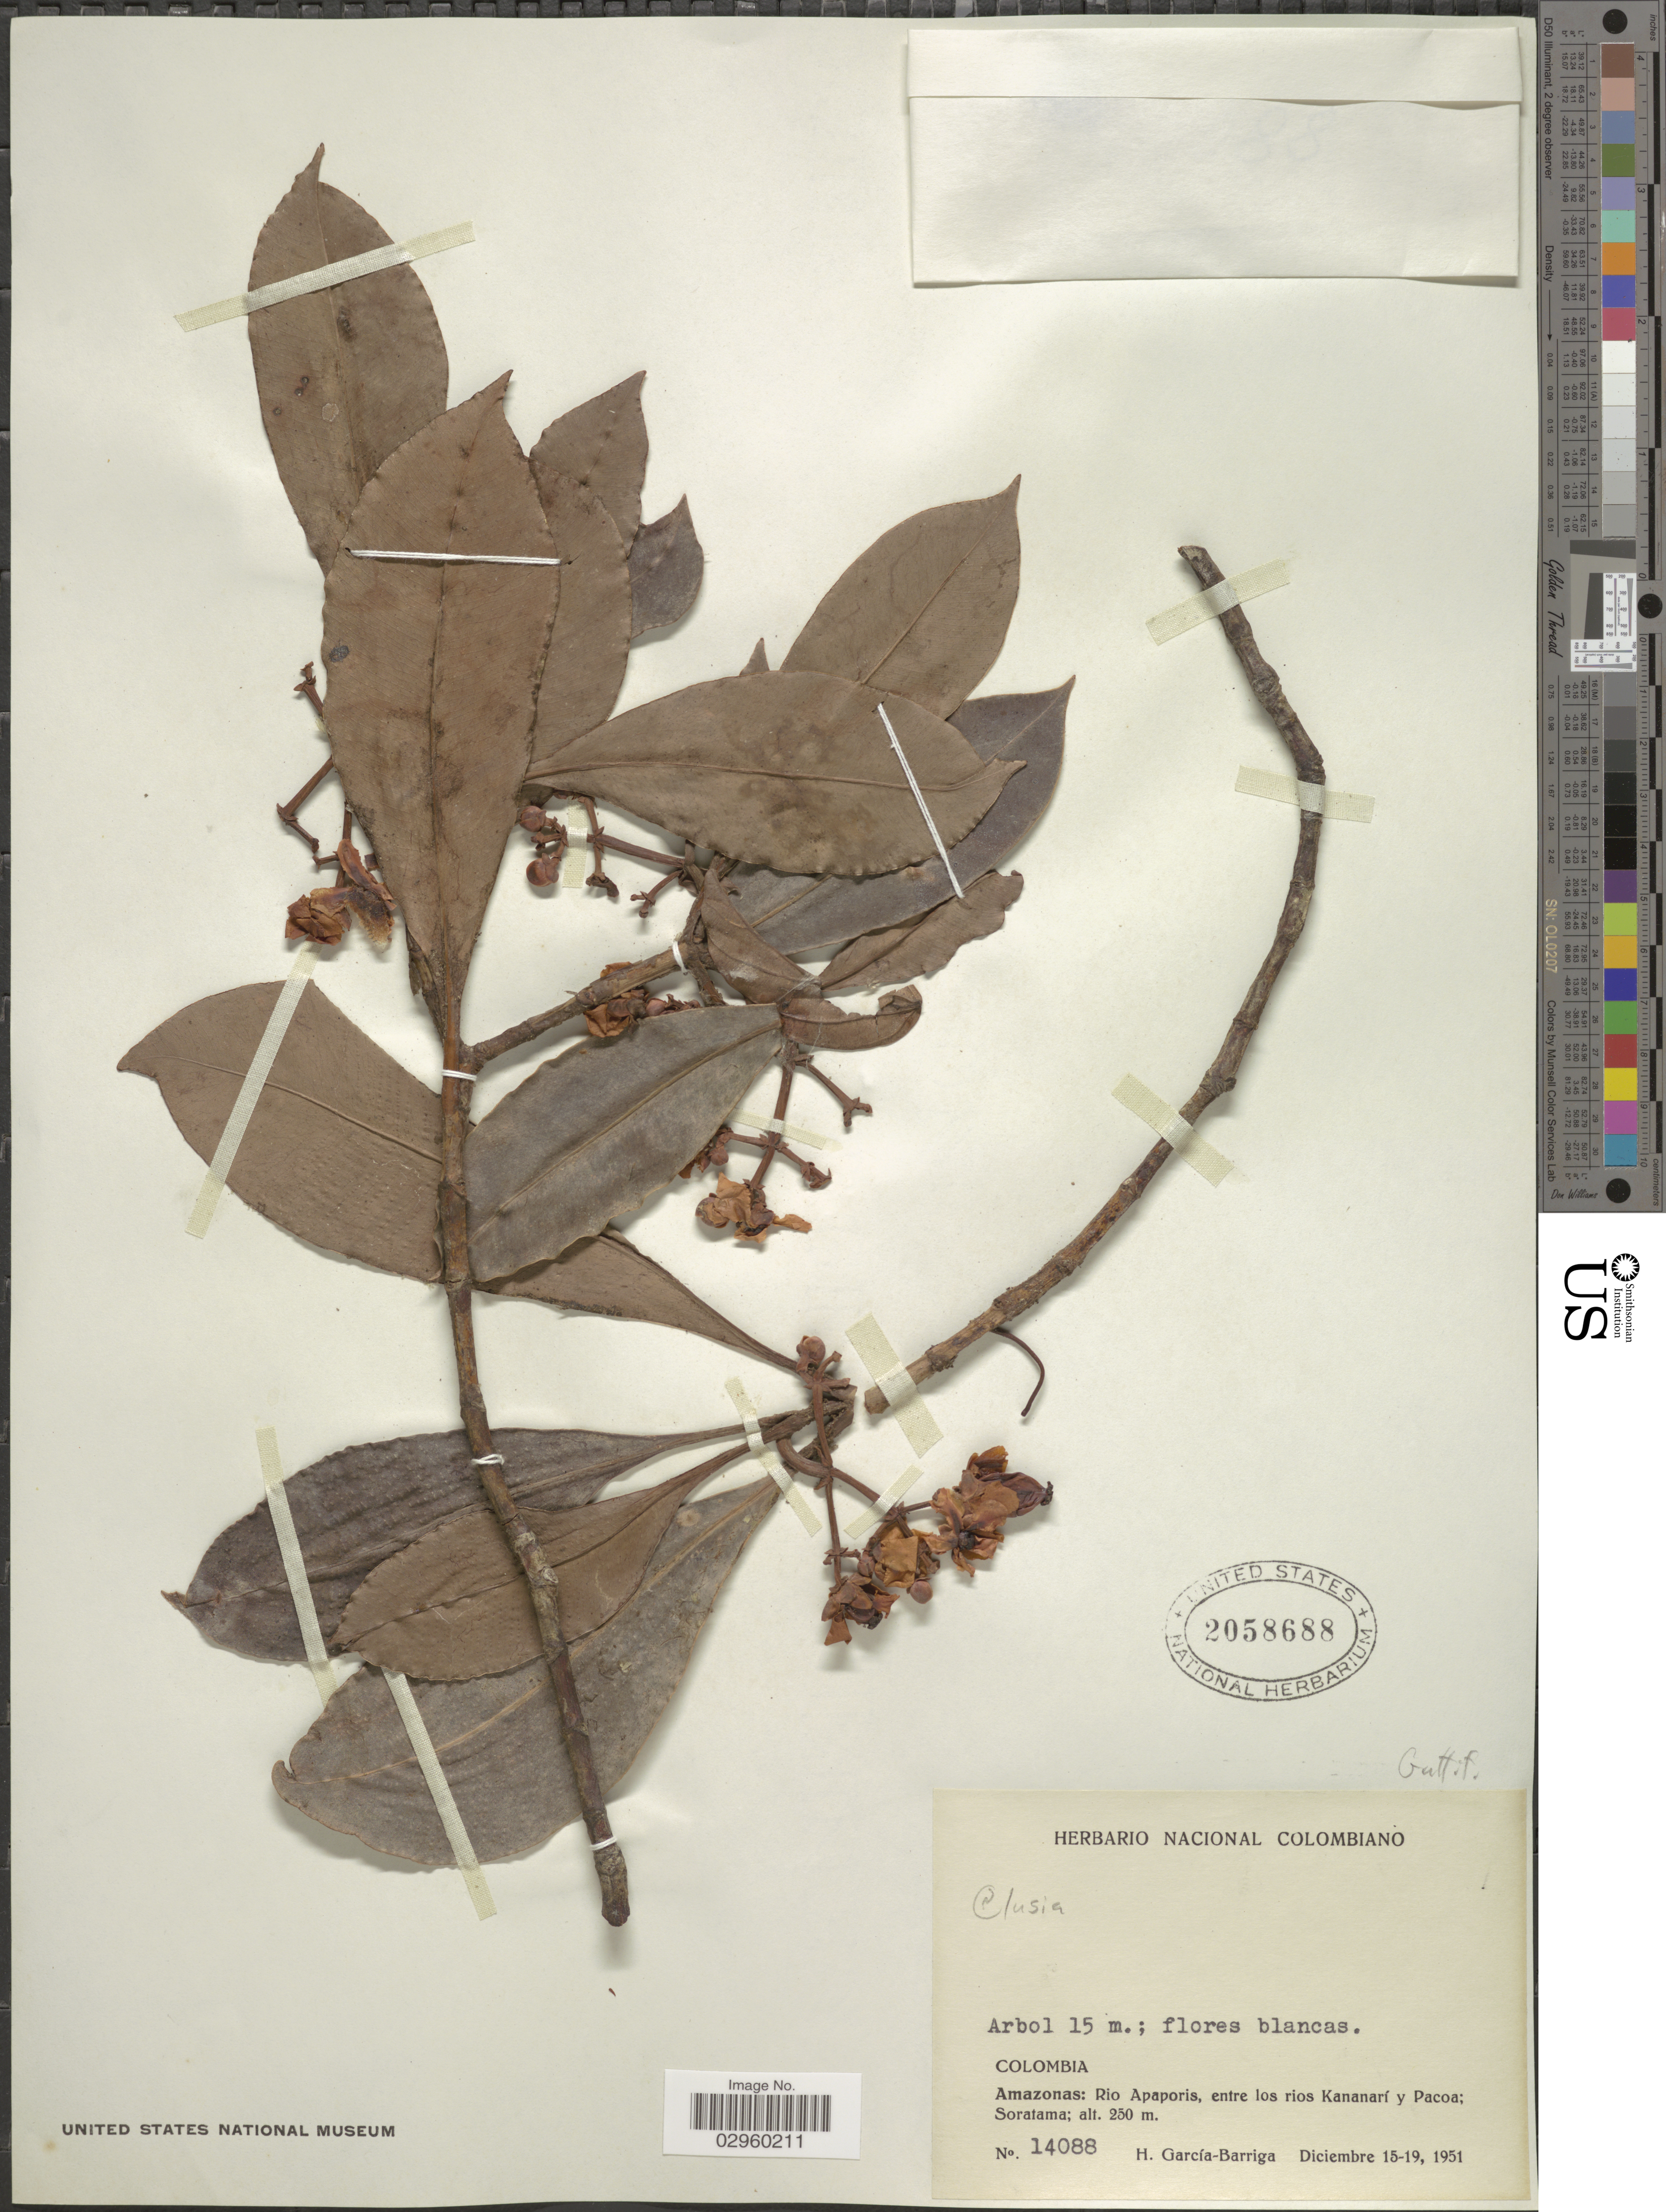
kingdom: Plantae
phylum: Tracheophyta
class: Magnoliopsida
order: Malpighiales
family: Clusiaceae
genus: Clusia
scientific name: Clusia sp.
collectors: H. García Barriga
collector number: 14088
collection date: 1951-12-15/1951-12-19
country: Colombia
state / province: Amazônas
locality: Rio Apaporis, entre los rios Kananarí y Pacoa; Soratama.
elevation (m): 250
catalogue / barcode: US 2058688